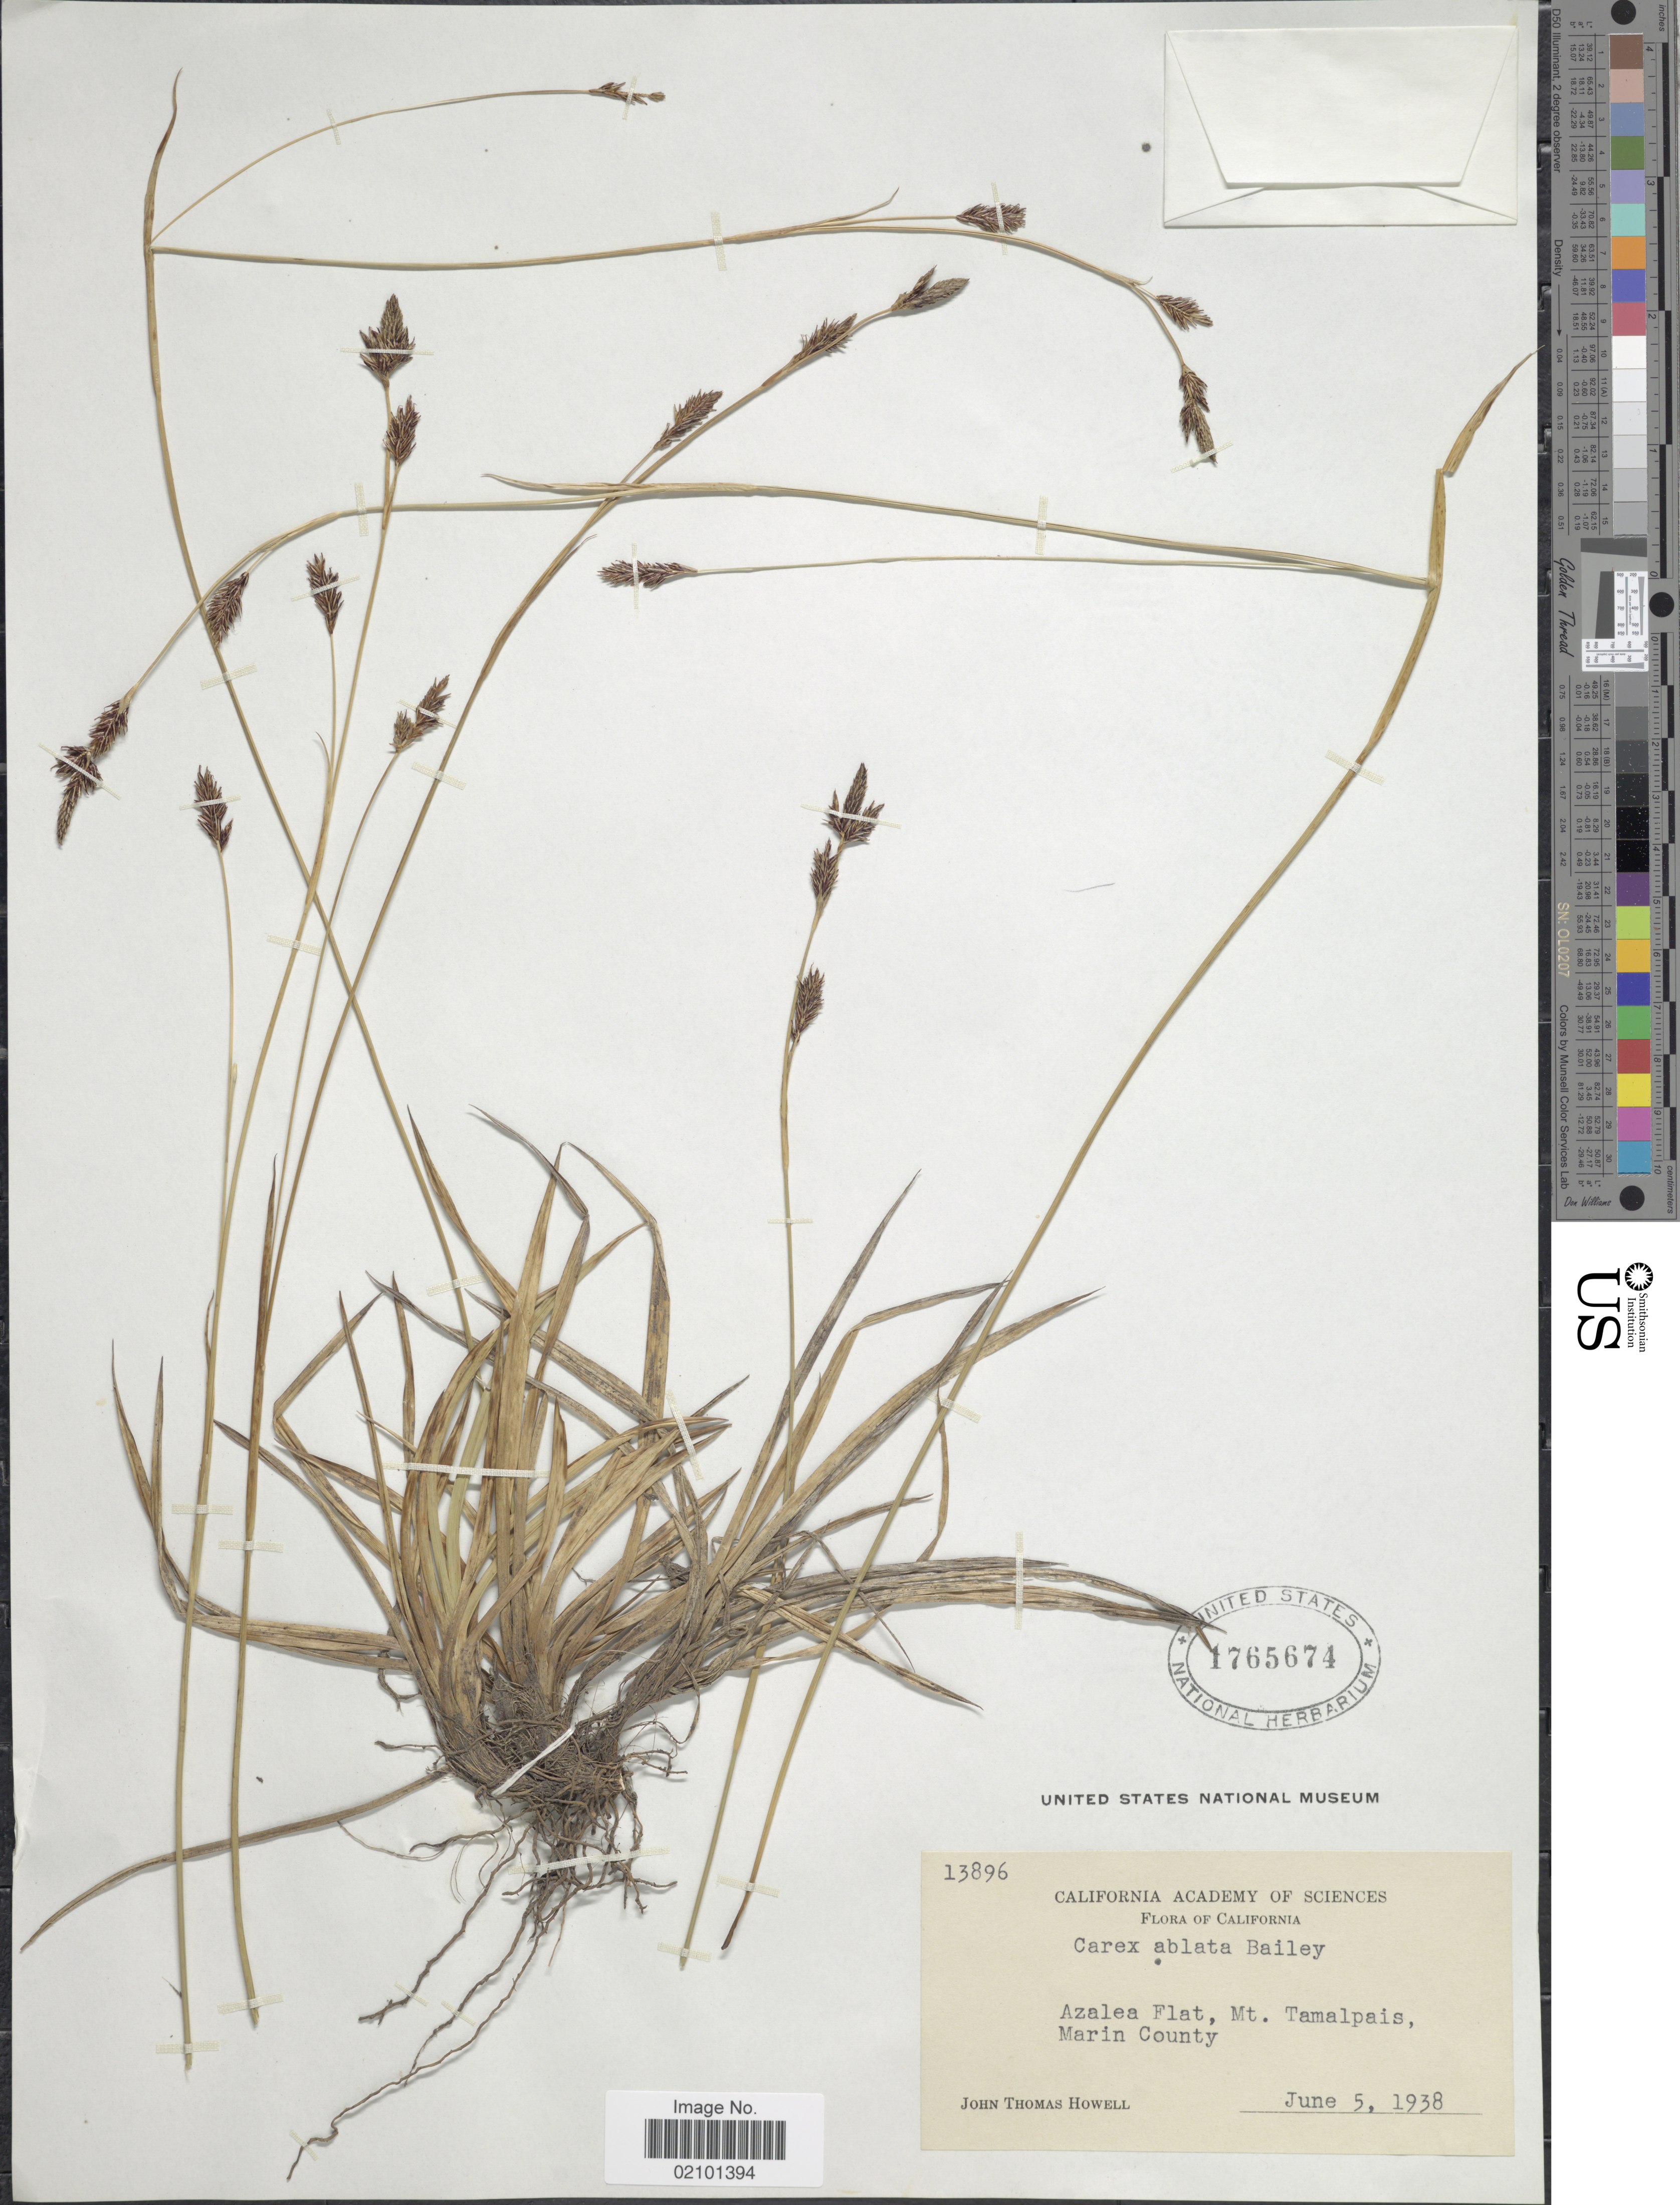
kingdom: Plantae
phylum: Tracheophyta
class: Liliopsida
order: Poales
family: Cyperaceae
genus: Carex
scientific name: Carex ablata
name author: L.H. Bailey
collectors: J. T. Howell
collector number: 13896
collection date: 1938-06-05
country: United States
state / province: California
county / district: Marin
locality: Azalea Flat, Mt. Tamalpais, Marin County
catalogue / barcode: US 1765674